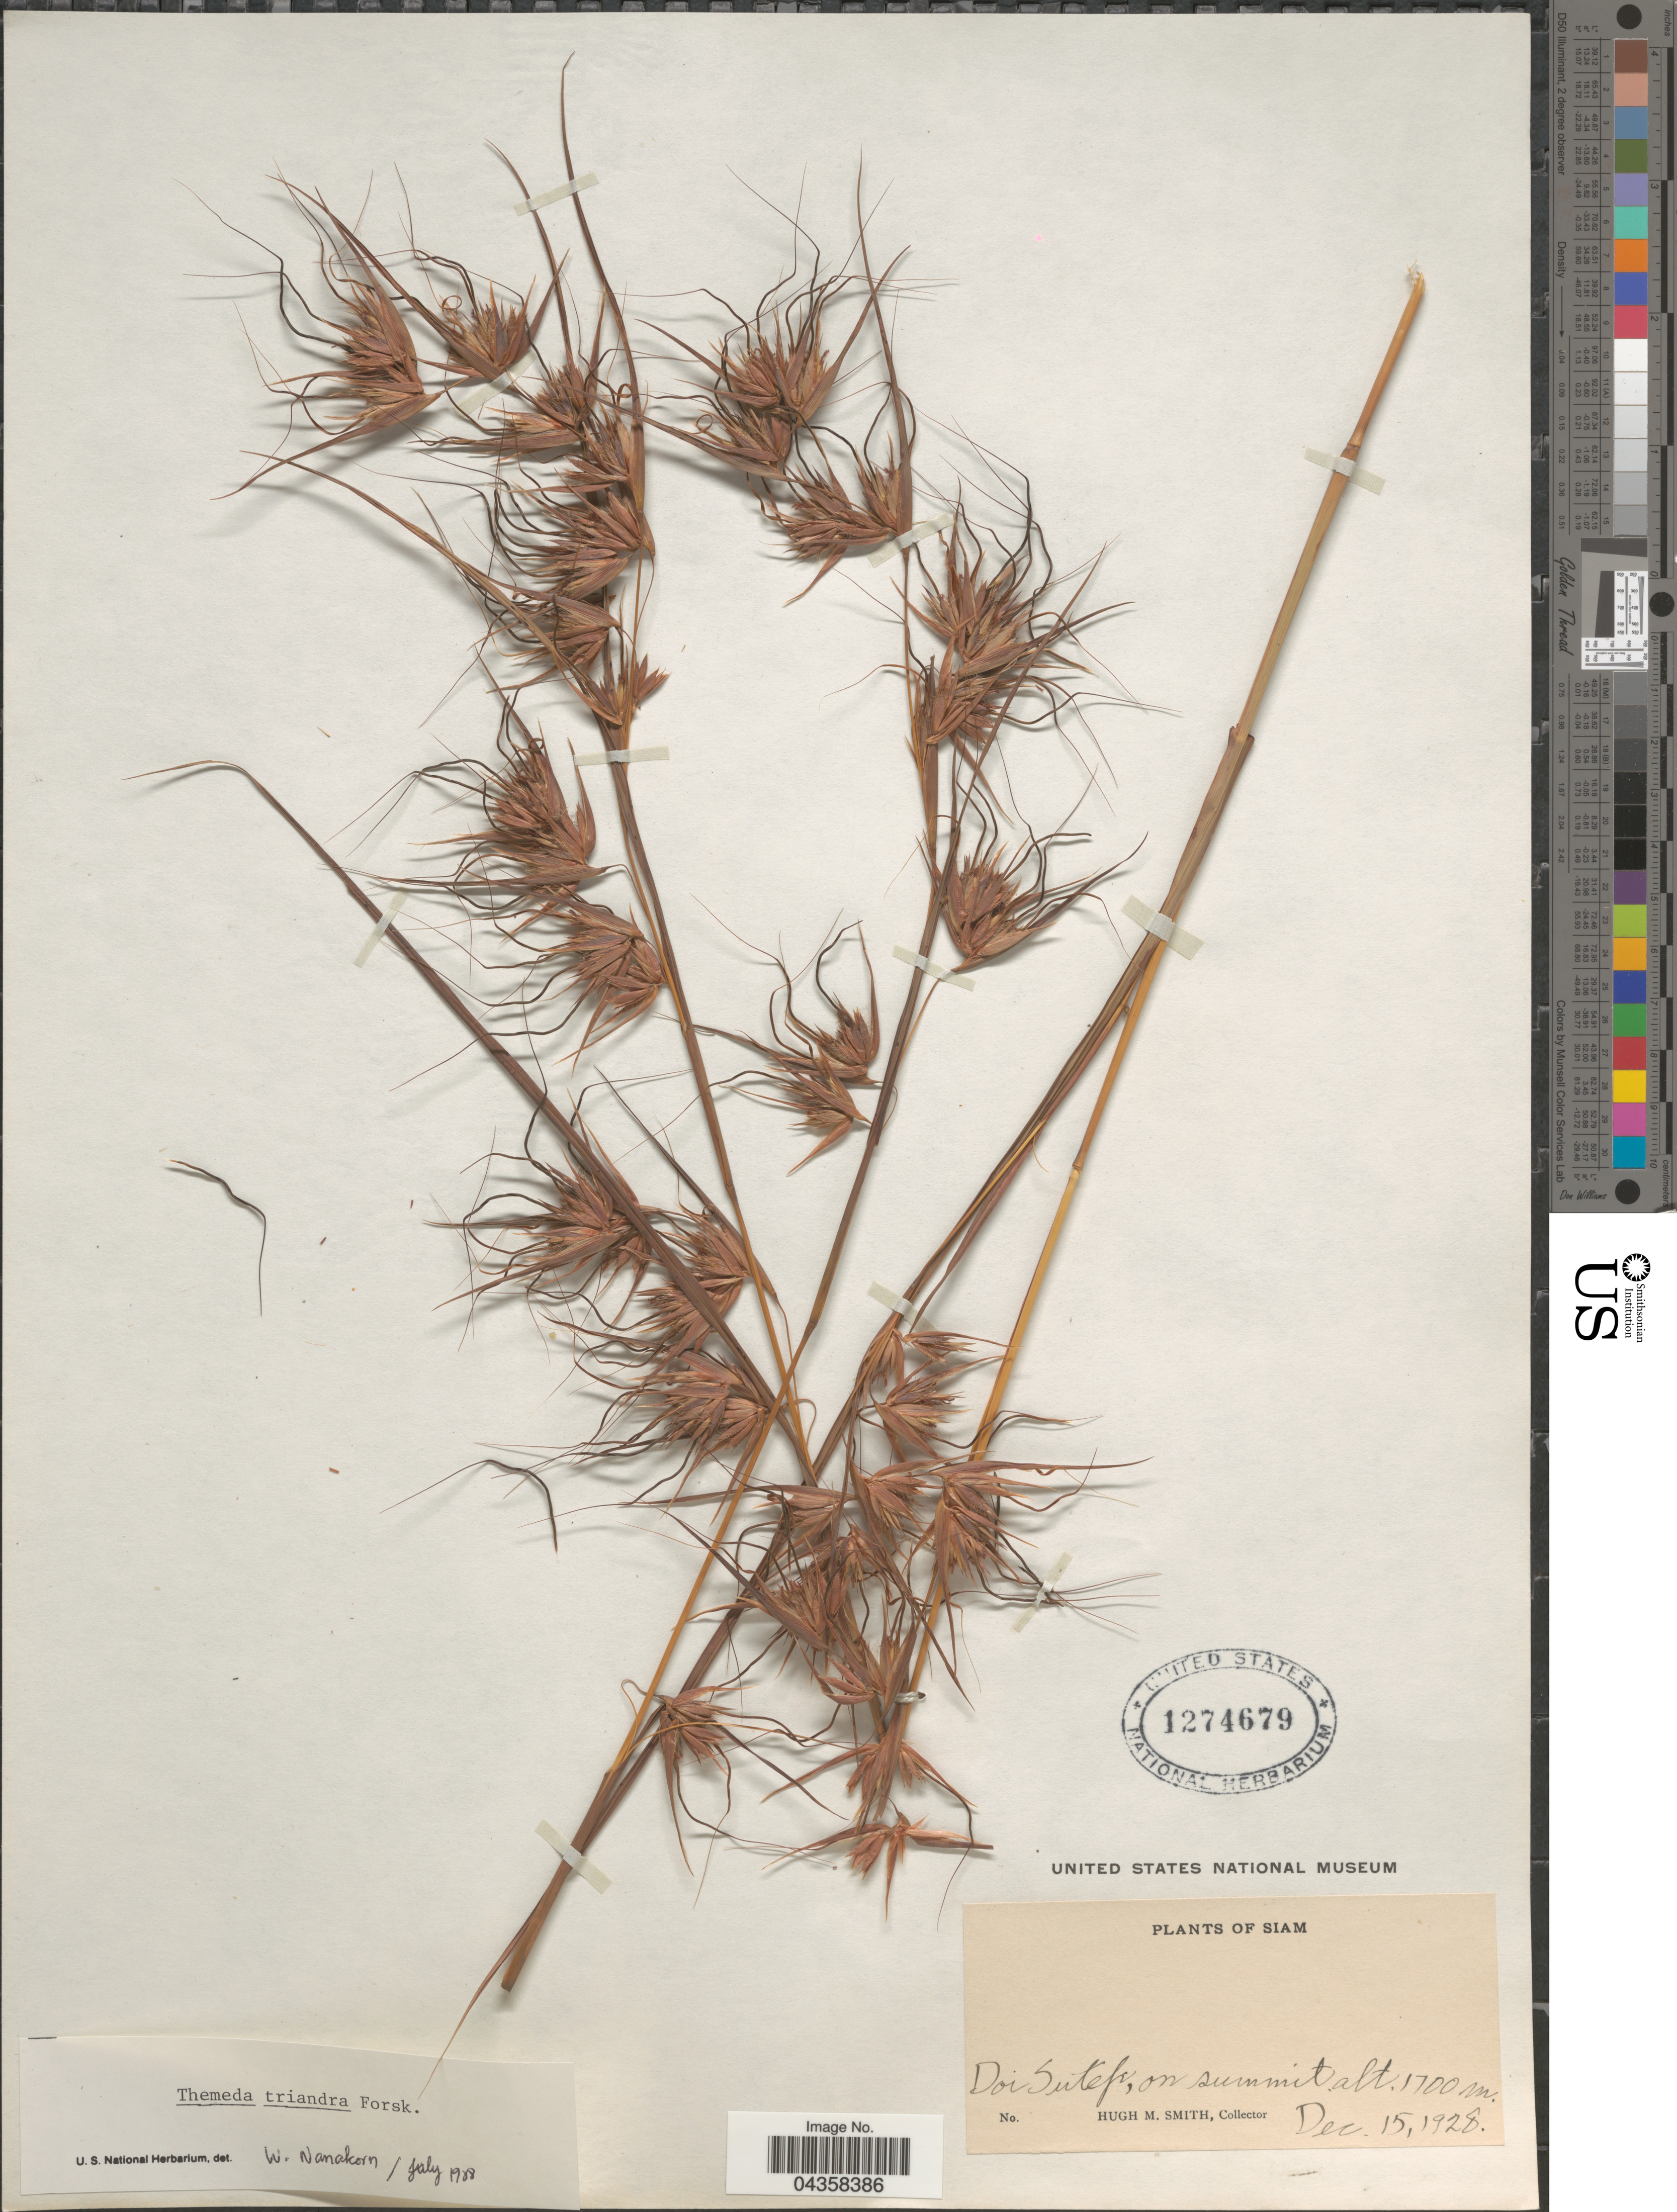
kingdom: Plantae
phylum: Tracheophyta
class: Liliopsida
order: Poales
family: Poaceae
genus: Themeda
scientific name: Themeda triandra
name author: Forssk.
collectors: H. M. Smith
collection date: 1928-12-15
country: Thailand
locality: Siam. Doi Sutep; on summit.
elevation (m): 1700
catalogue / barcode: US 1274679